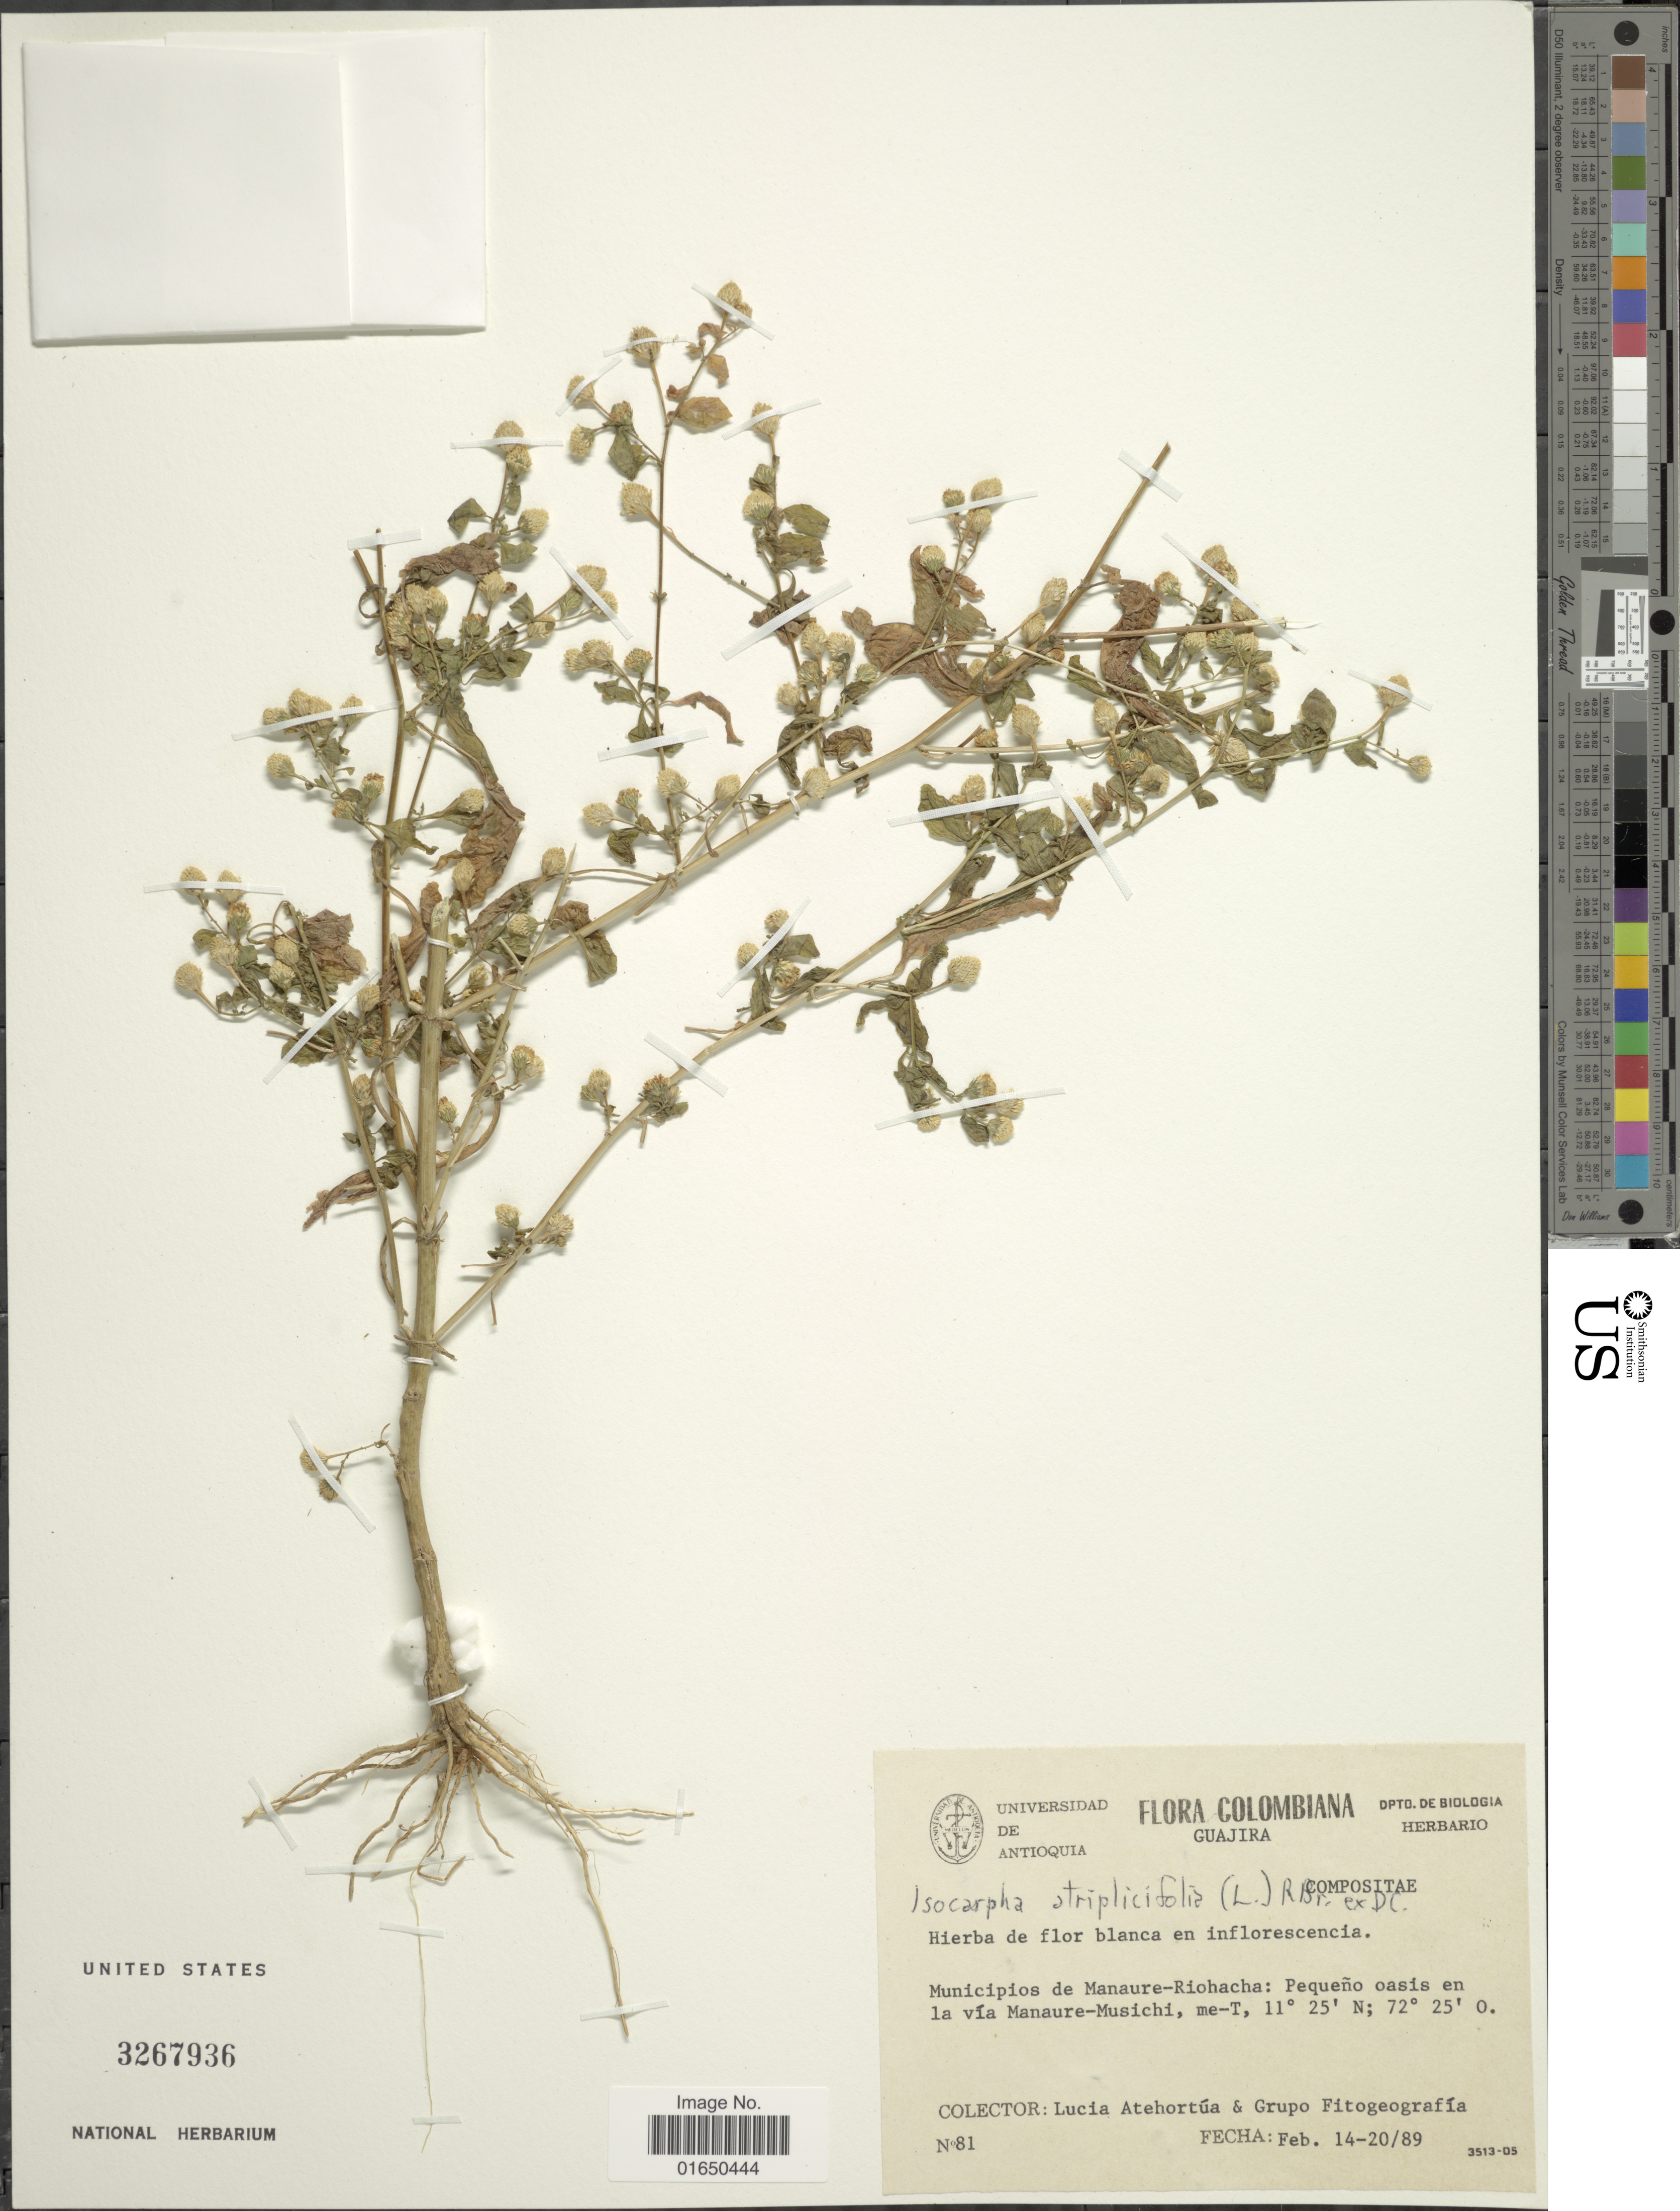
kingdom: Plantae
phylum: Tracheophyta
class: Magnoliopsida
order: Asterales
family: Asteraceae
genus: Isocarpha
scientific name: Isocarpha atriplicifolia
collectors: L. Atehortúa & Grupo Fitogeografia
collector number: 81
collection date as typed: Transcribed d/m/y: 14/2/89 to 20/2/89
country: Colombia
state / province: La Guajira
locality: Municipios de Manaure-Riohacha: Pequeño oasis en la via Manaure-Musichi, me-T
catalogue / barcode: US 3267936